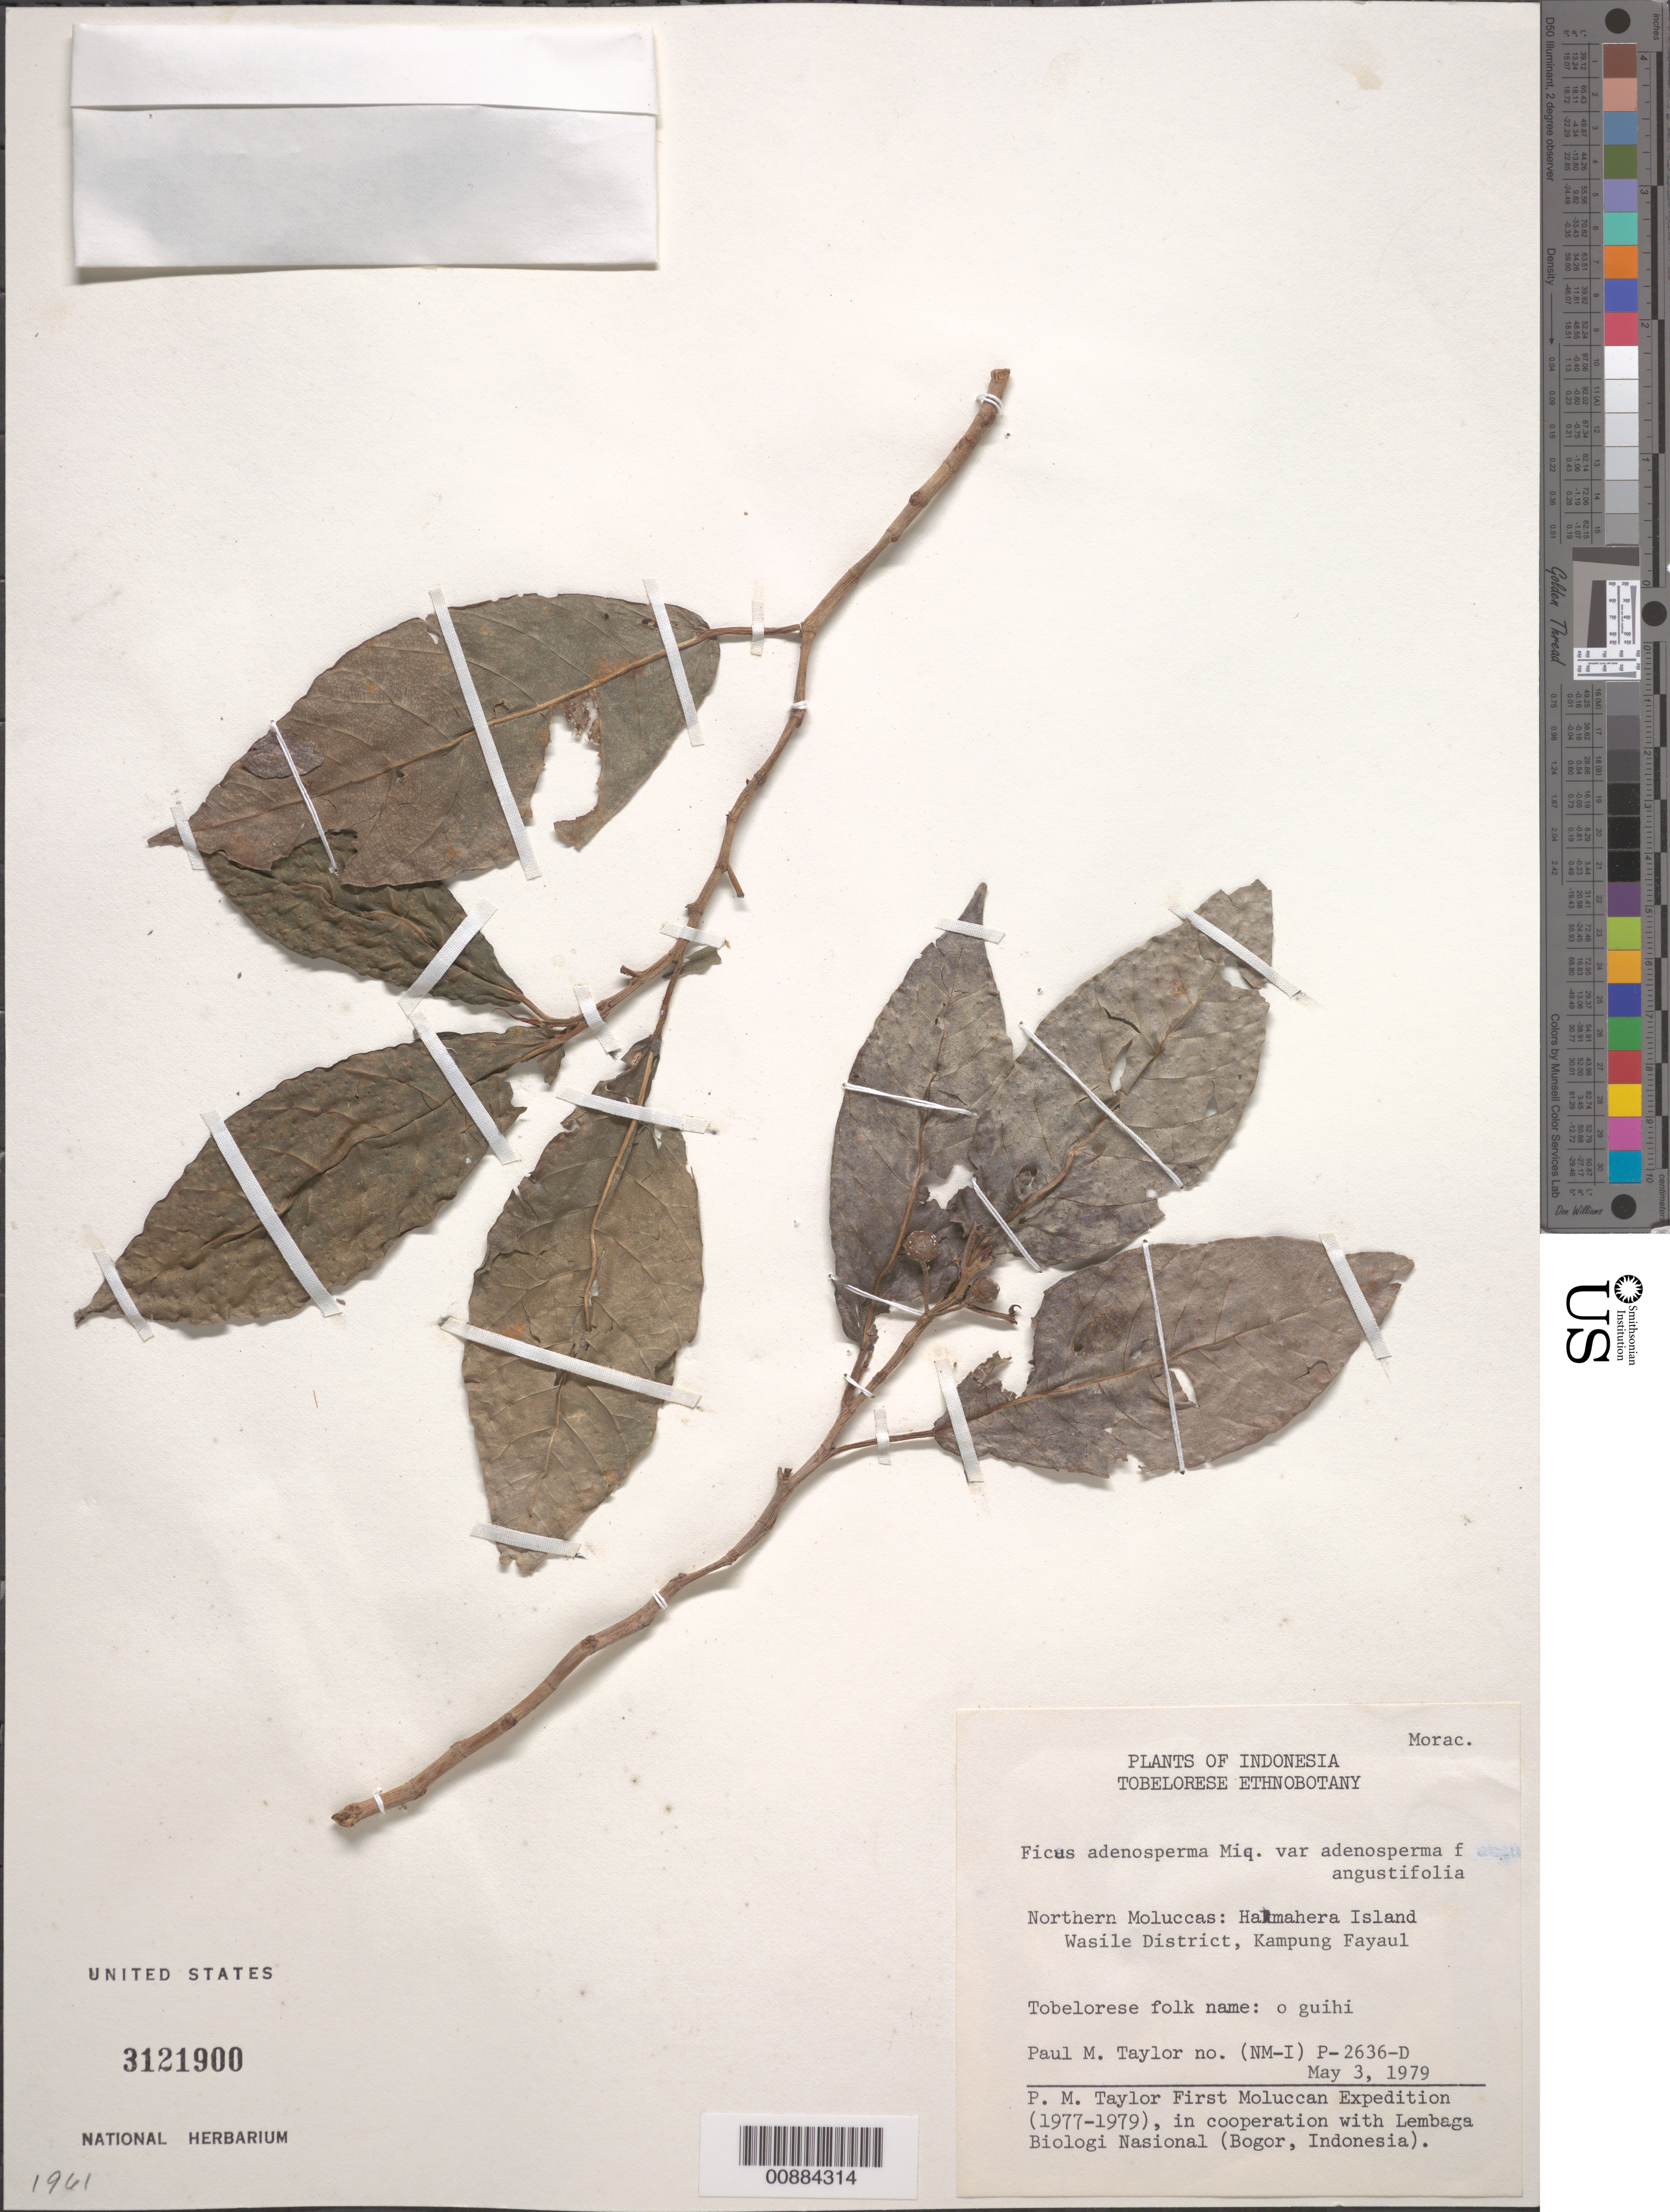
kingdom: Plantae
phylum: Tracheophyta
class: Magnoliopsida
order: Rosales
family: Moraceae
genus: Ficus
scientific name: Ficus adenosperma var. adenosperma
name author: Miq.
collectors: P. M. Taylor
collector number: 2636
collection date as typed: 03 May 1979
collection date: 1979-05-03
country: Indonesia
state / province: Maluku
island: Halmahera I.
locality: Northern Moluccas: Wasile District, Kamung Fayaul.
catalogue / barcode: US 3121900